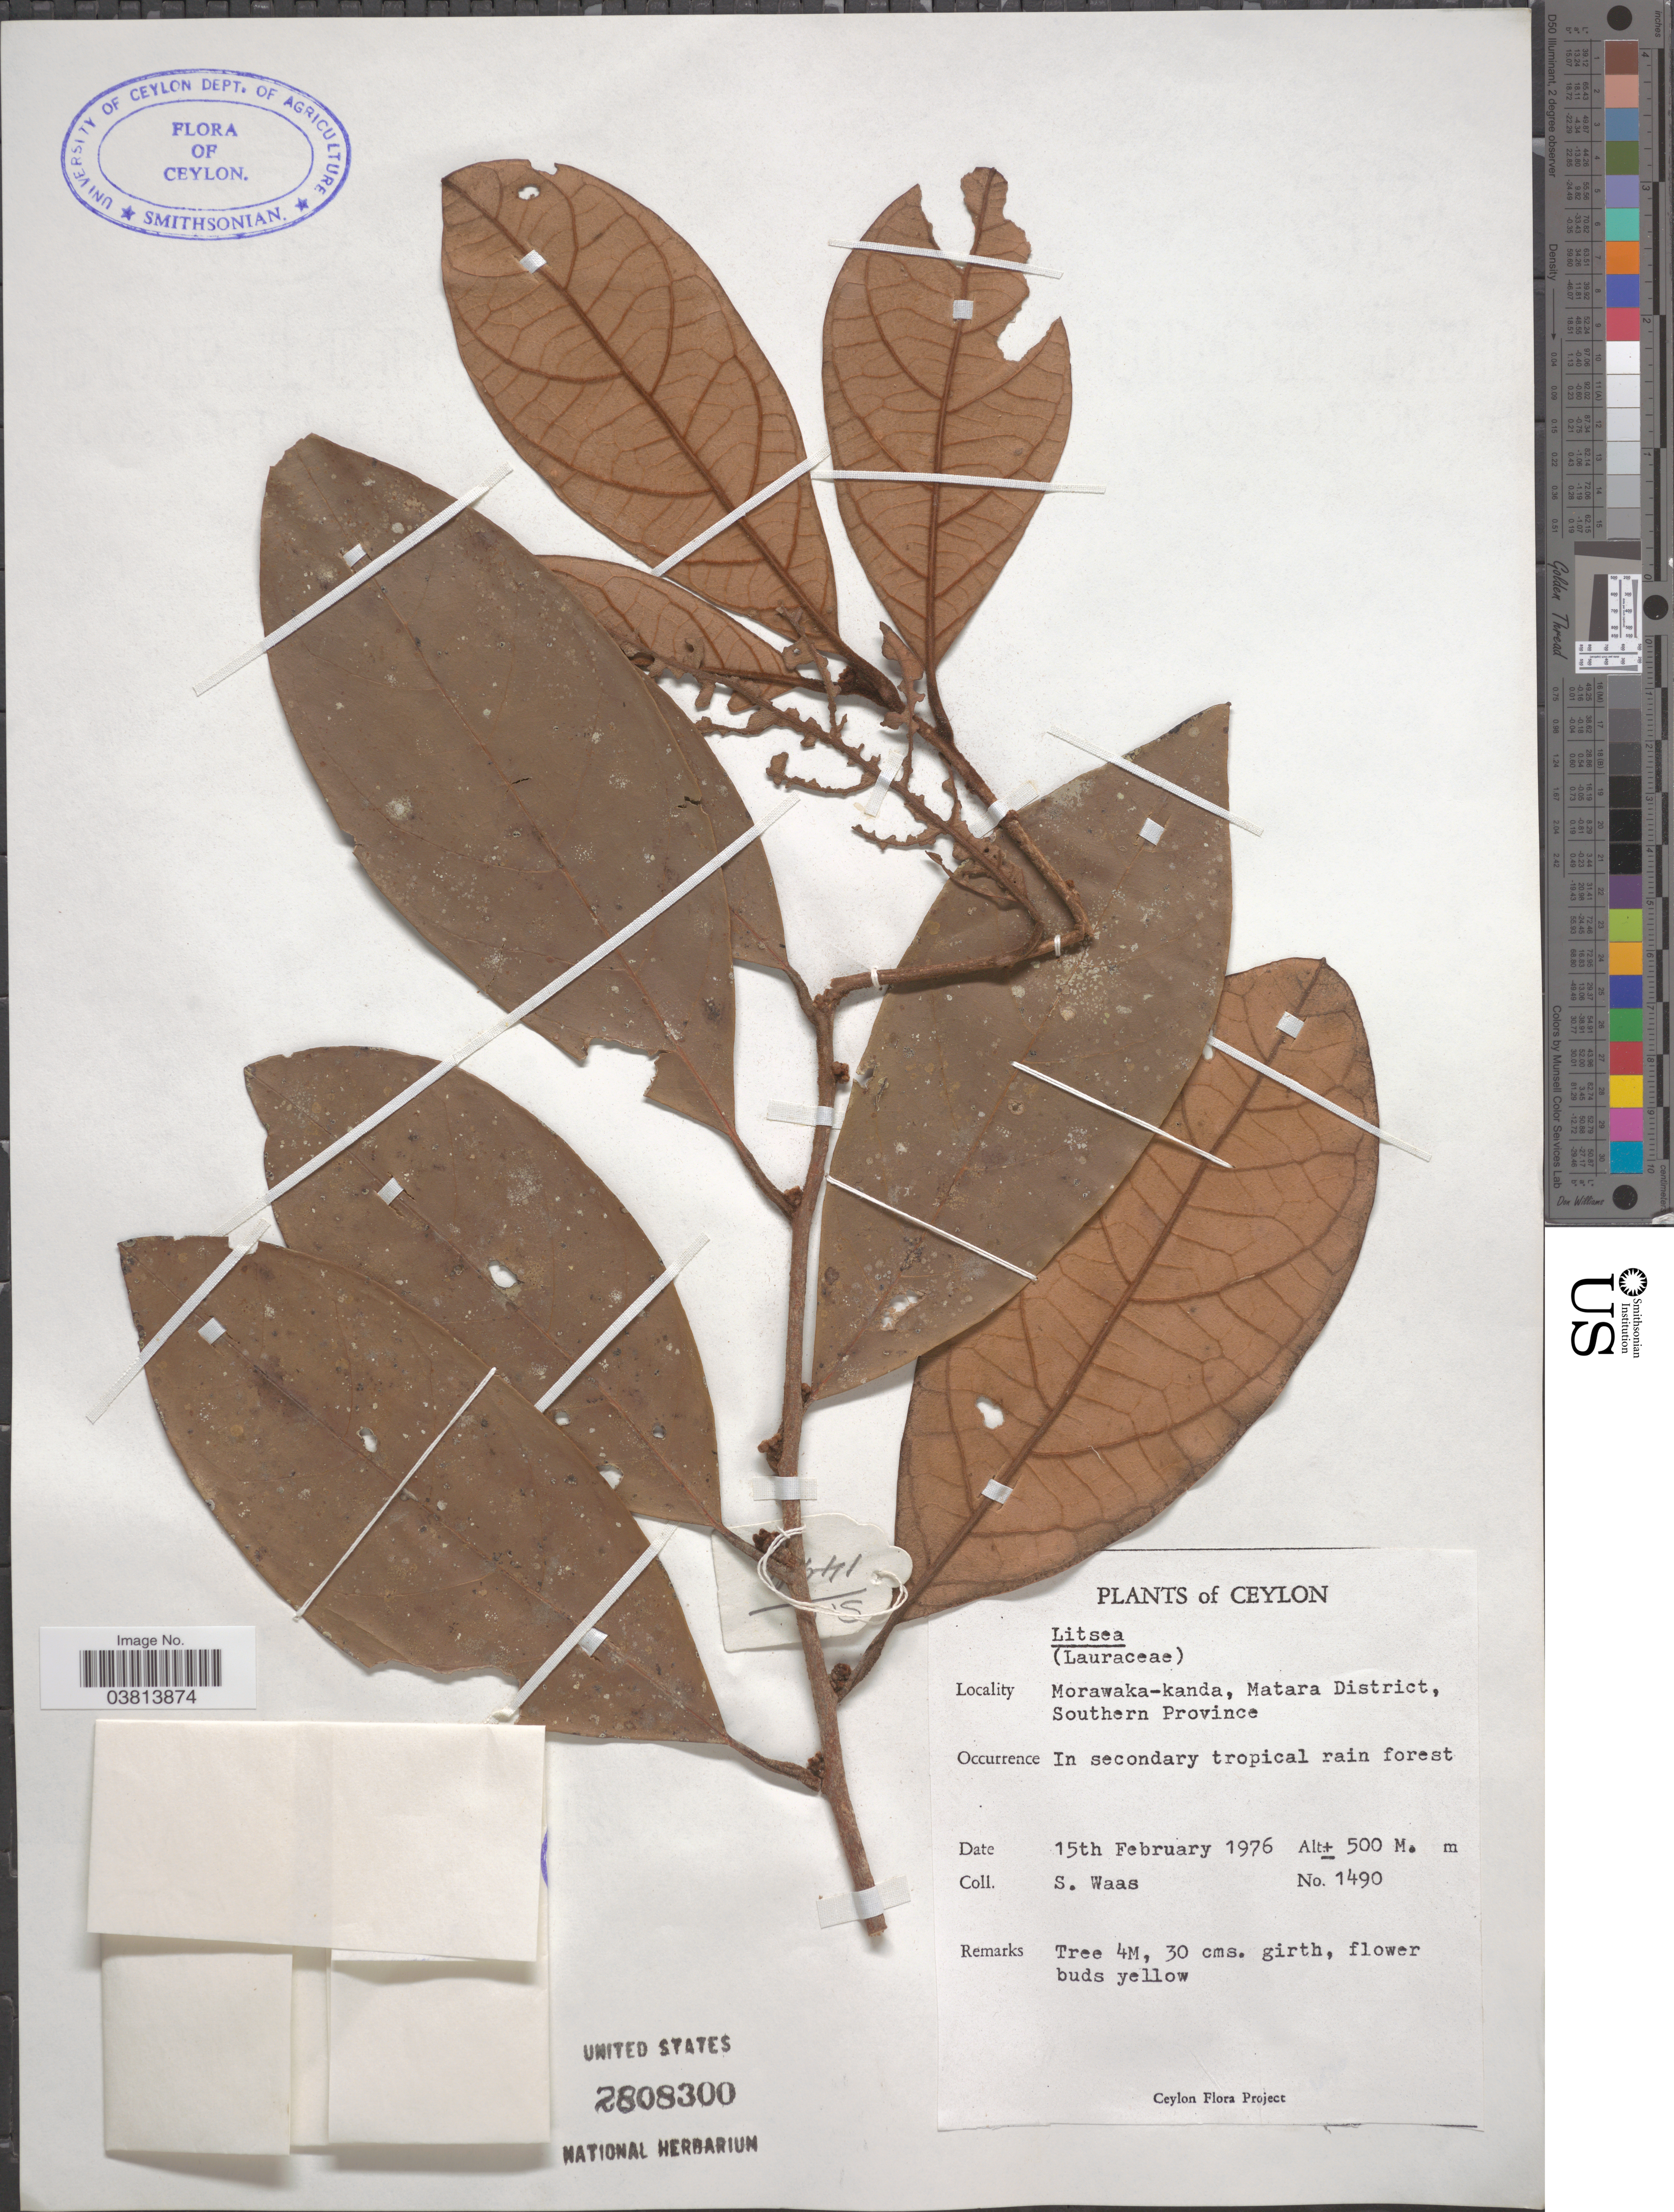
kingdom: Plantae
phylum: Tracheophyta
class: Magnoliopsida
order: Laurales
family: Lauraceae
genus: Litsea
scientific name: Litsea sp.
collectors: S. Waas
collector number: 1490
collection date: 1976-02-15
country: Sri Lanka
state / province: Southern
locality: Ceylon. Morawaka-kanda, Matara District.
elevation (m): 500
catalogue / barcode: US 2808300